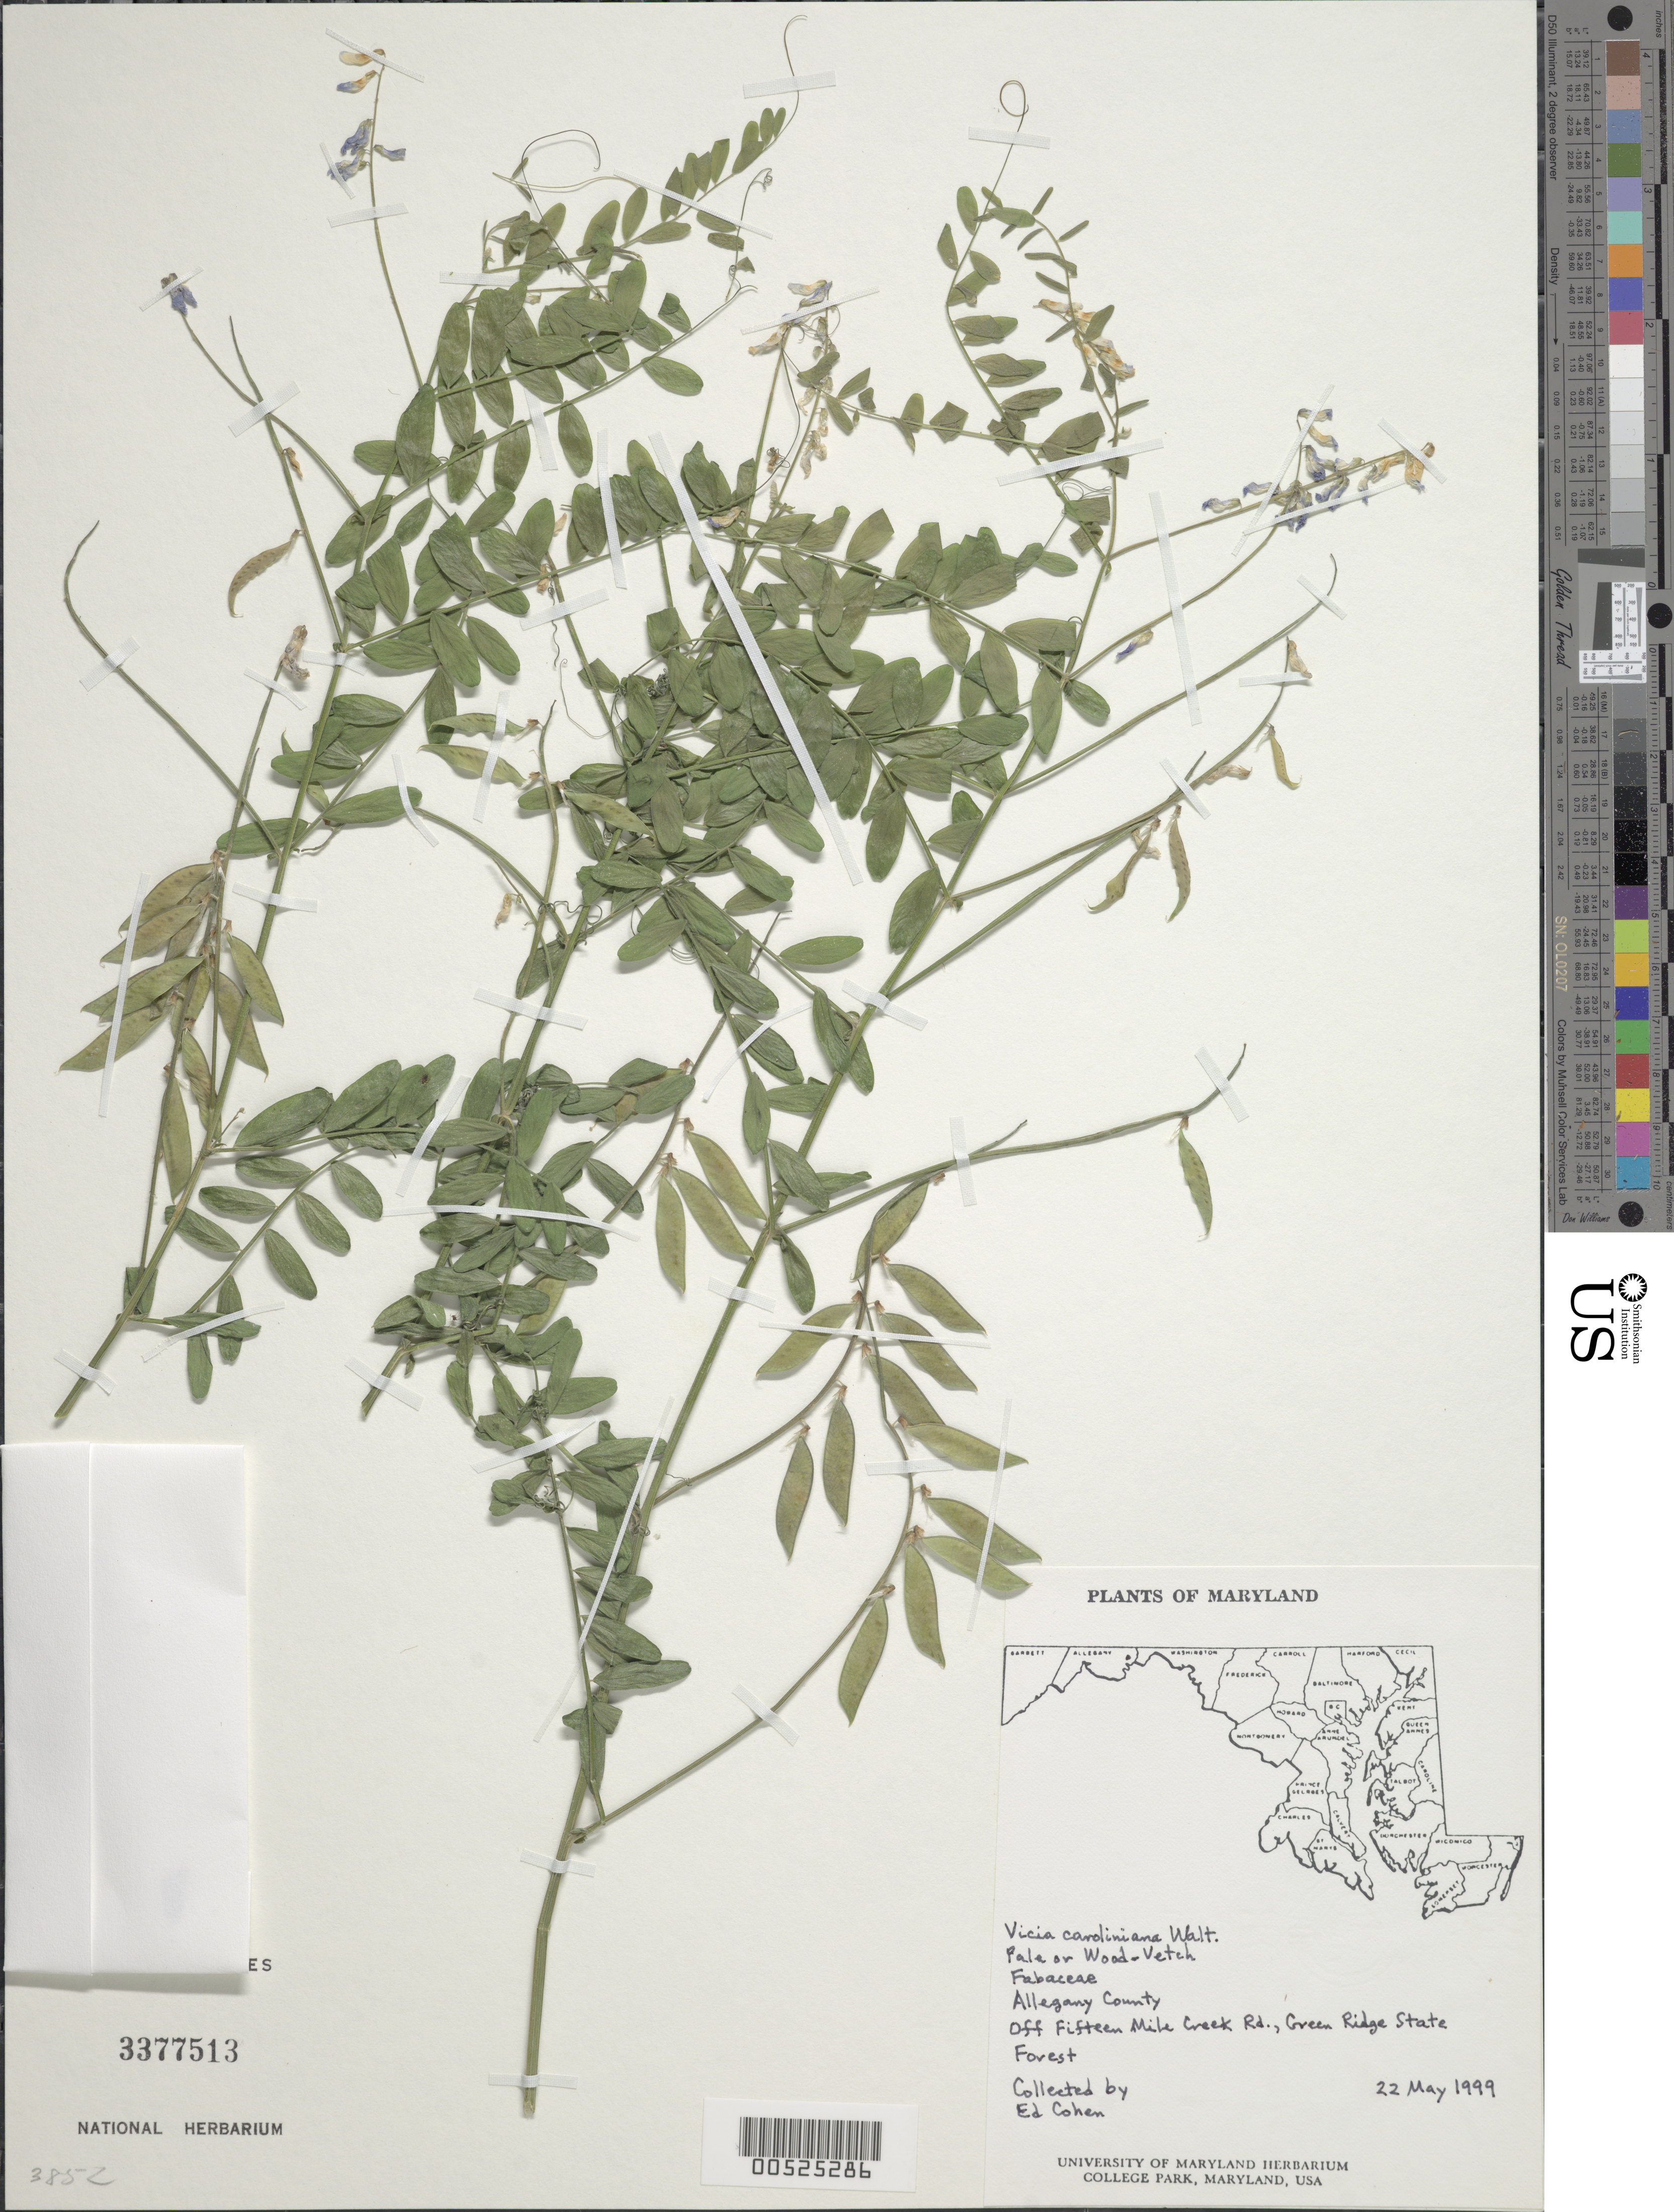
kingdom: Plantae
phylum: Tracheophyta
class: Magnoliopsida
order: Fabales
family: Fabaceae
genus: Vicia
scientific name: Vicia caroliniana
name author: Walter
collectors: E. Cohen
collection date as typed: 22 May 1999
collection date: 1999-05-22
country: United States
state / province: Maryland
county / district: Allegany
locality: Off fifteen mile creek rd., green ridge state forest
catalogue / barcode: US 3377513